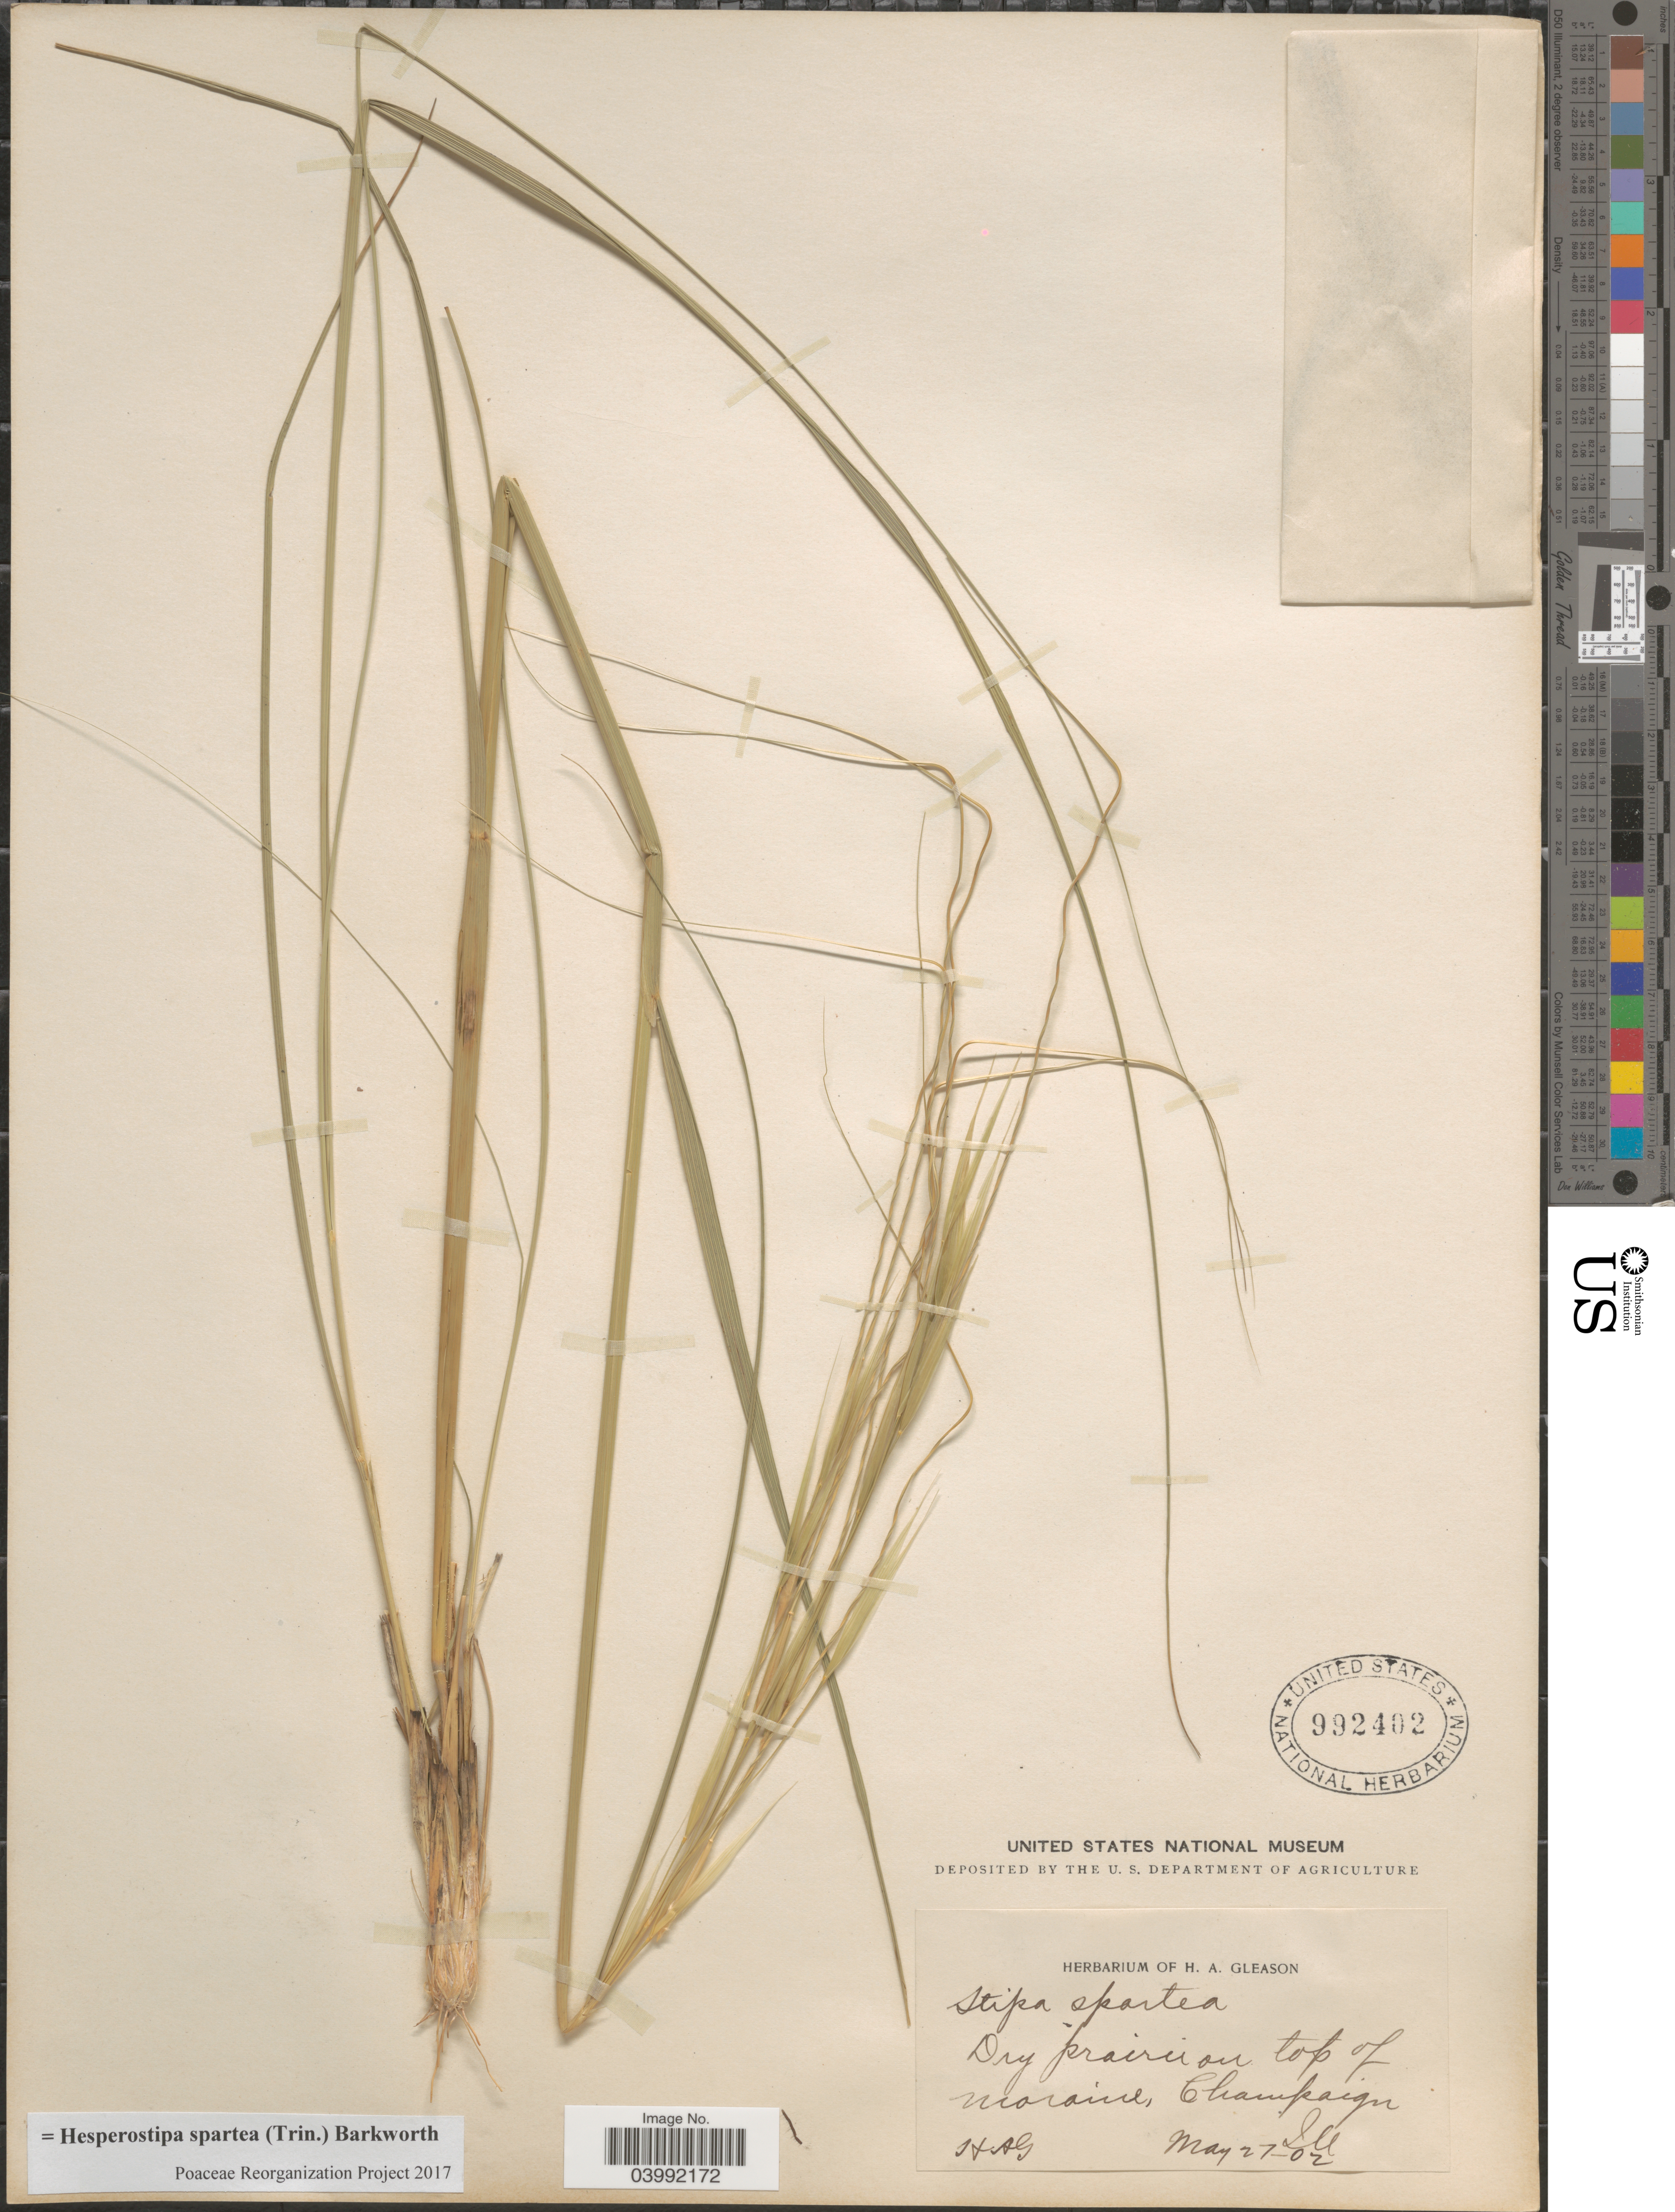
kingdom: Plantae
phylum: Tracheophyta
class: Liliopsida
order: Poales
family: Poaceae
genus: Hesperostipa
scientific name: Hesperostipa spartea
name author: (Trin.) Barkworth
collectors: H. A. Gleason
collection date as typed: Transcribed d/m/y: 27/5/2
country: United States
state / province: Illinois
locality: On top of moraine, Champaign.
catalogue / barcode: US 992402